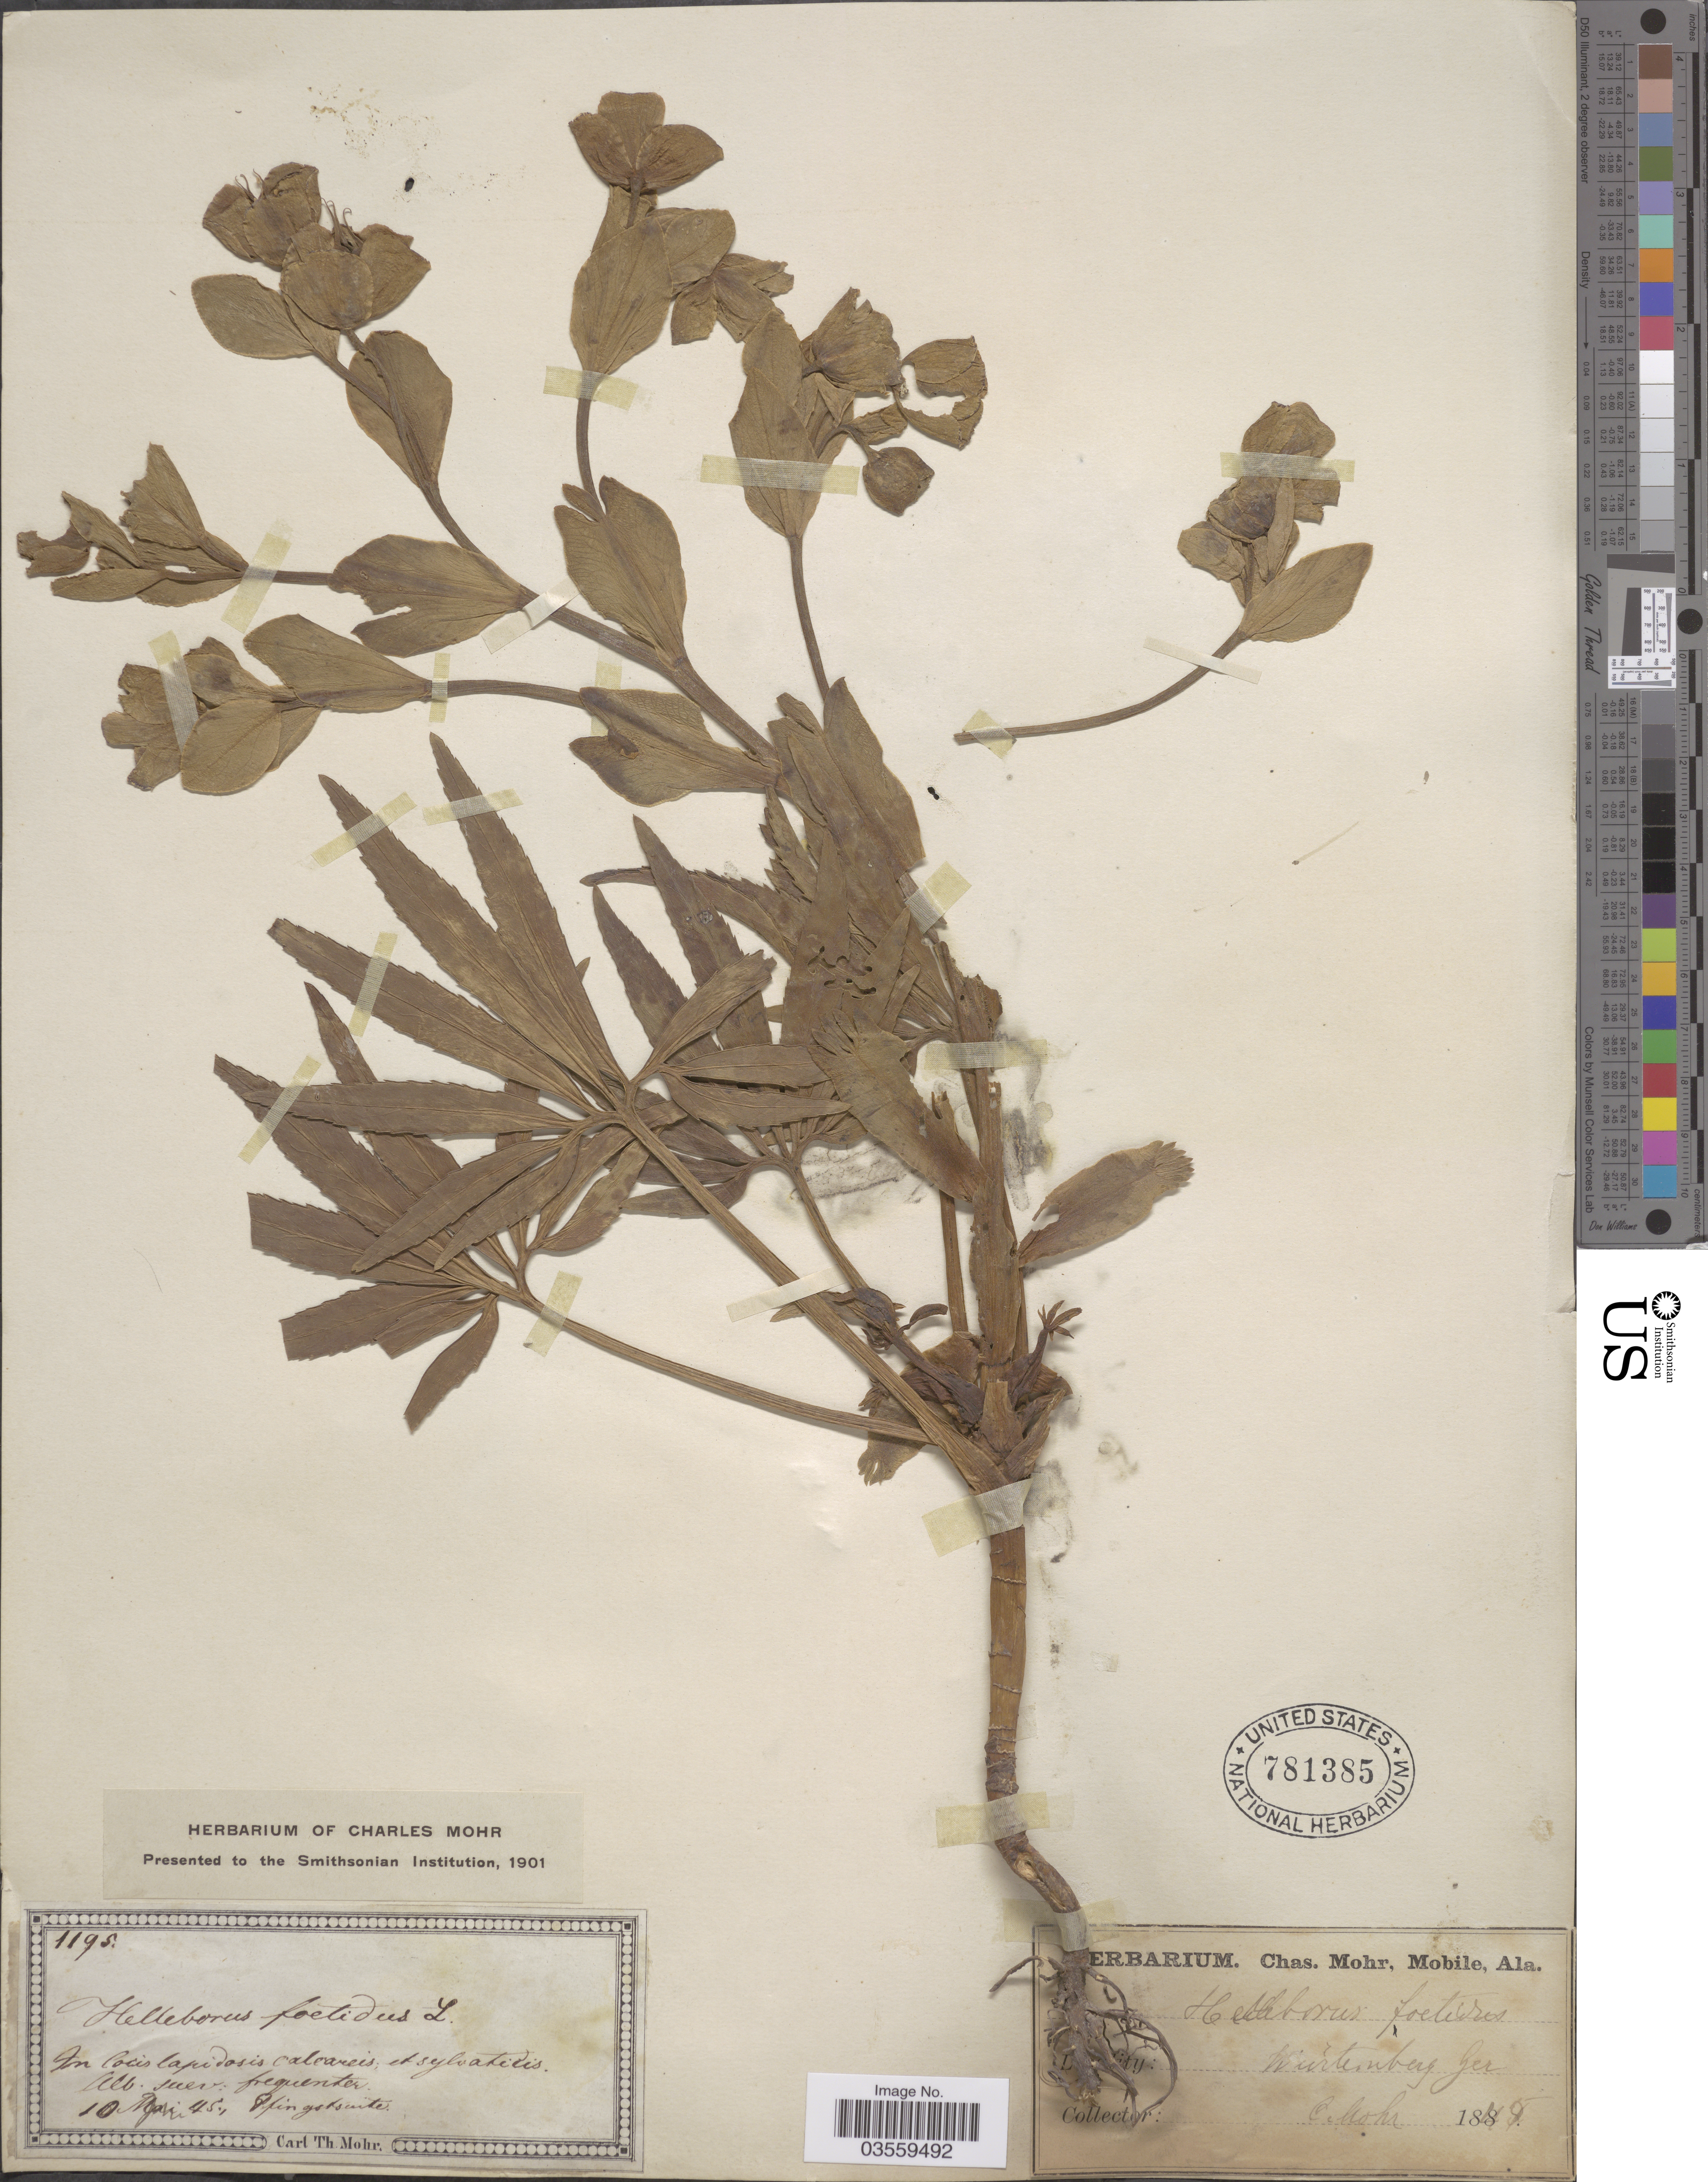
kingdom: Plantae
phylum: Tracheophyta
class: Magnoliopsida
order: Ranunculales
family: Ranunculaceae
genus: Helleborus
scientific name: Helleborus foetidus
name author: L.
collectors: Mohr, C. T. (herbarium)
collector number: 1195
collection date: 1845-04-10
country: Germany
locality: In locis lapidosis calcareis et sylvaticis. Wurtenberg.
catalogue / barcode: US 781385